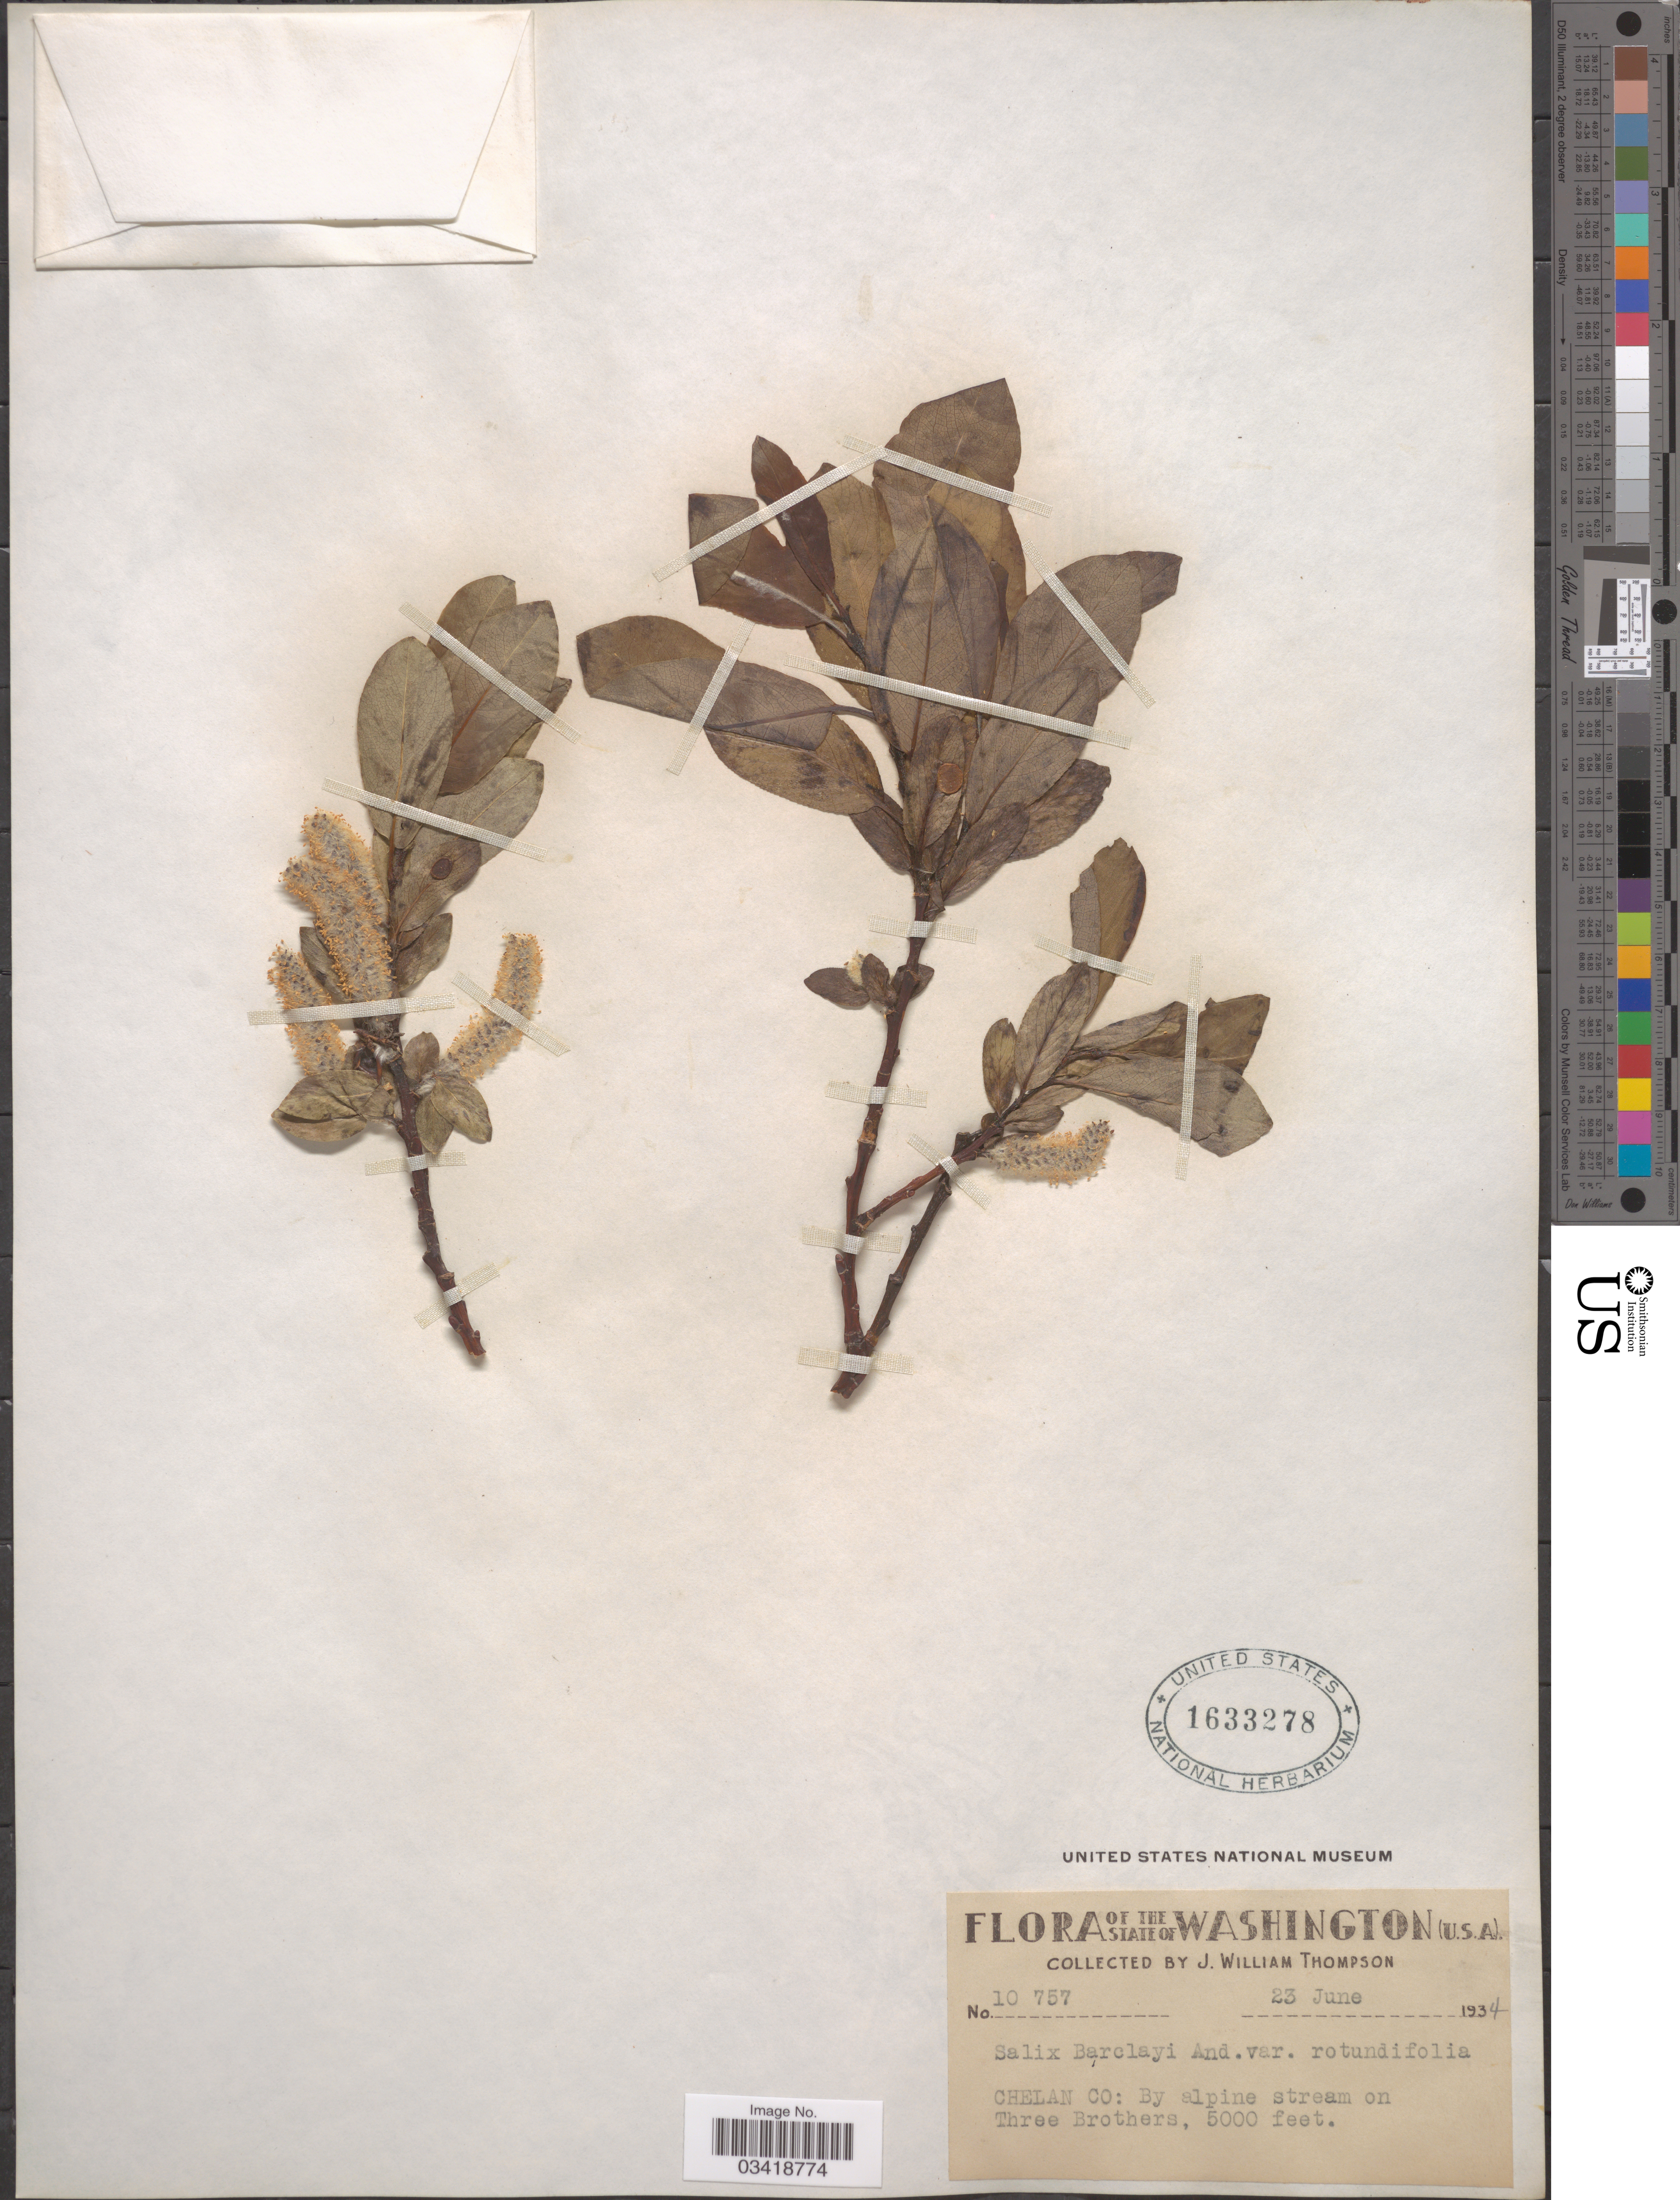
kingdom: Plantae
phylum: Tracheophyta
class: Magnoliopsida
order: Malpighiales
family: Salicaceae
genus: Salix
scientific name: Salix barclayi var. rotundifolia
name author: Andersson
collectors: J. W. Thompson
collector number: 10757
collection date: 1934-06-23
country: United States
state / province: Washington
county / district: Chelan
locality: Chelan Co: By alpine stream on Three Brothers.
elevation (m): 1524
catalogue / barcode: US 1633278